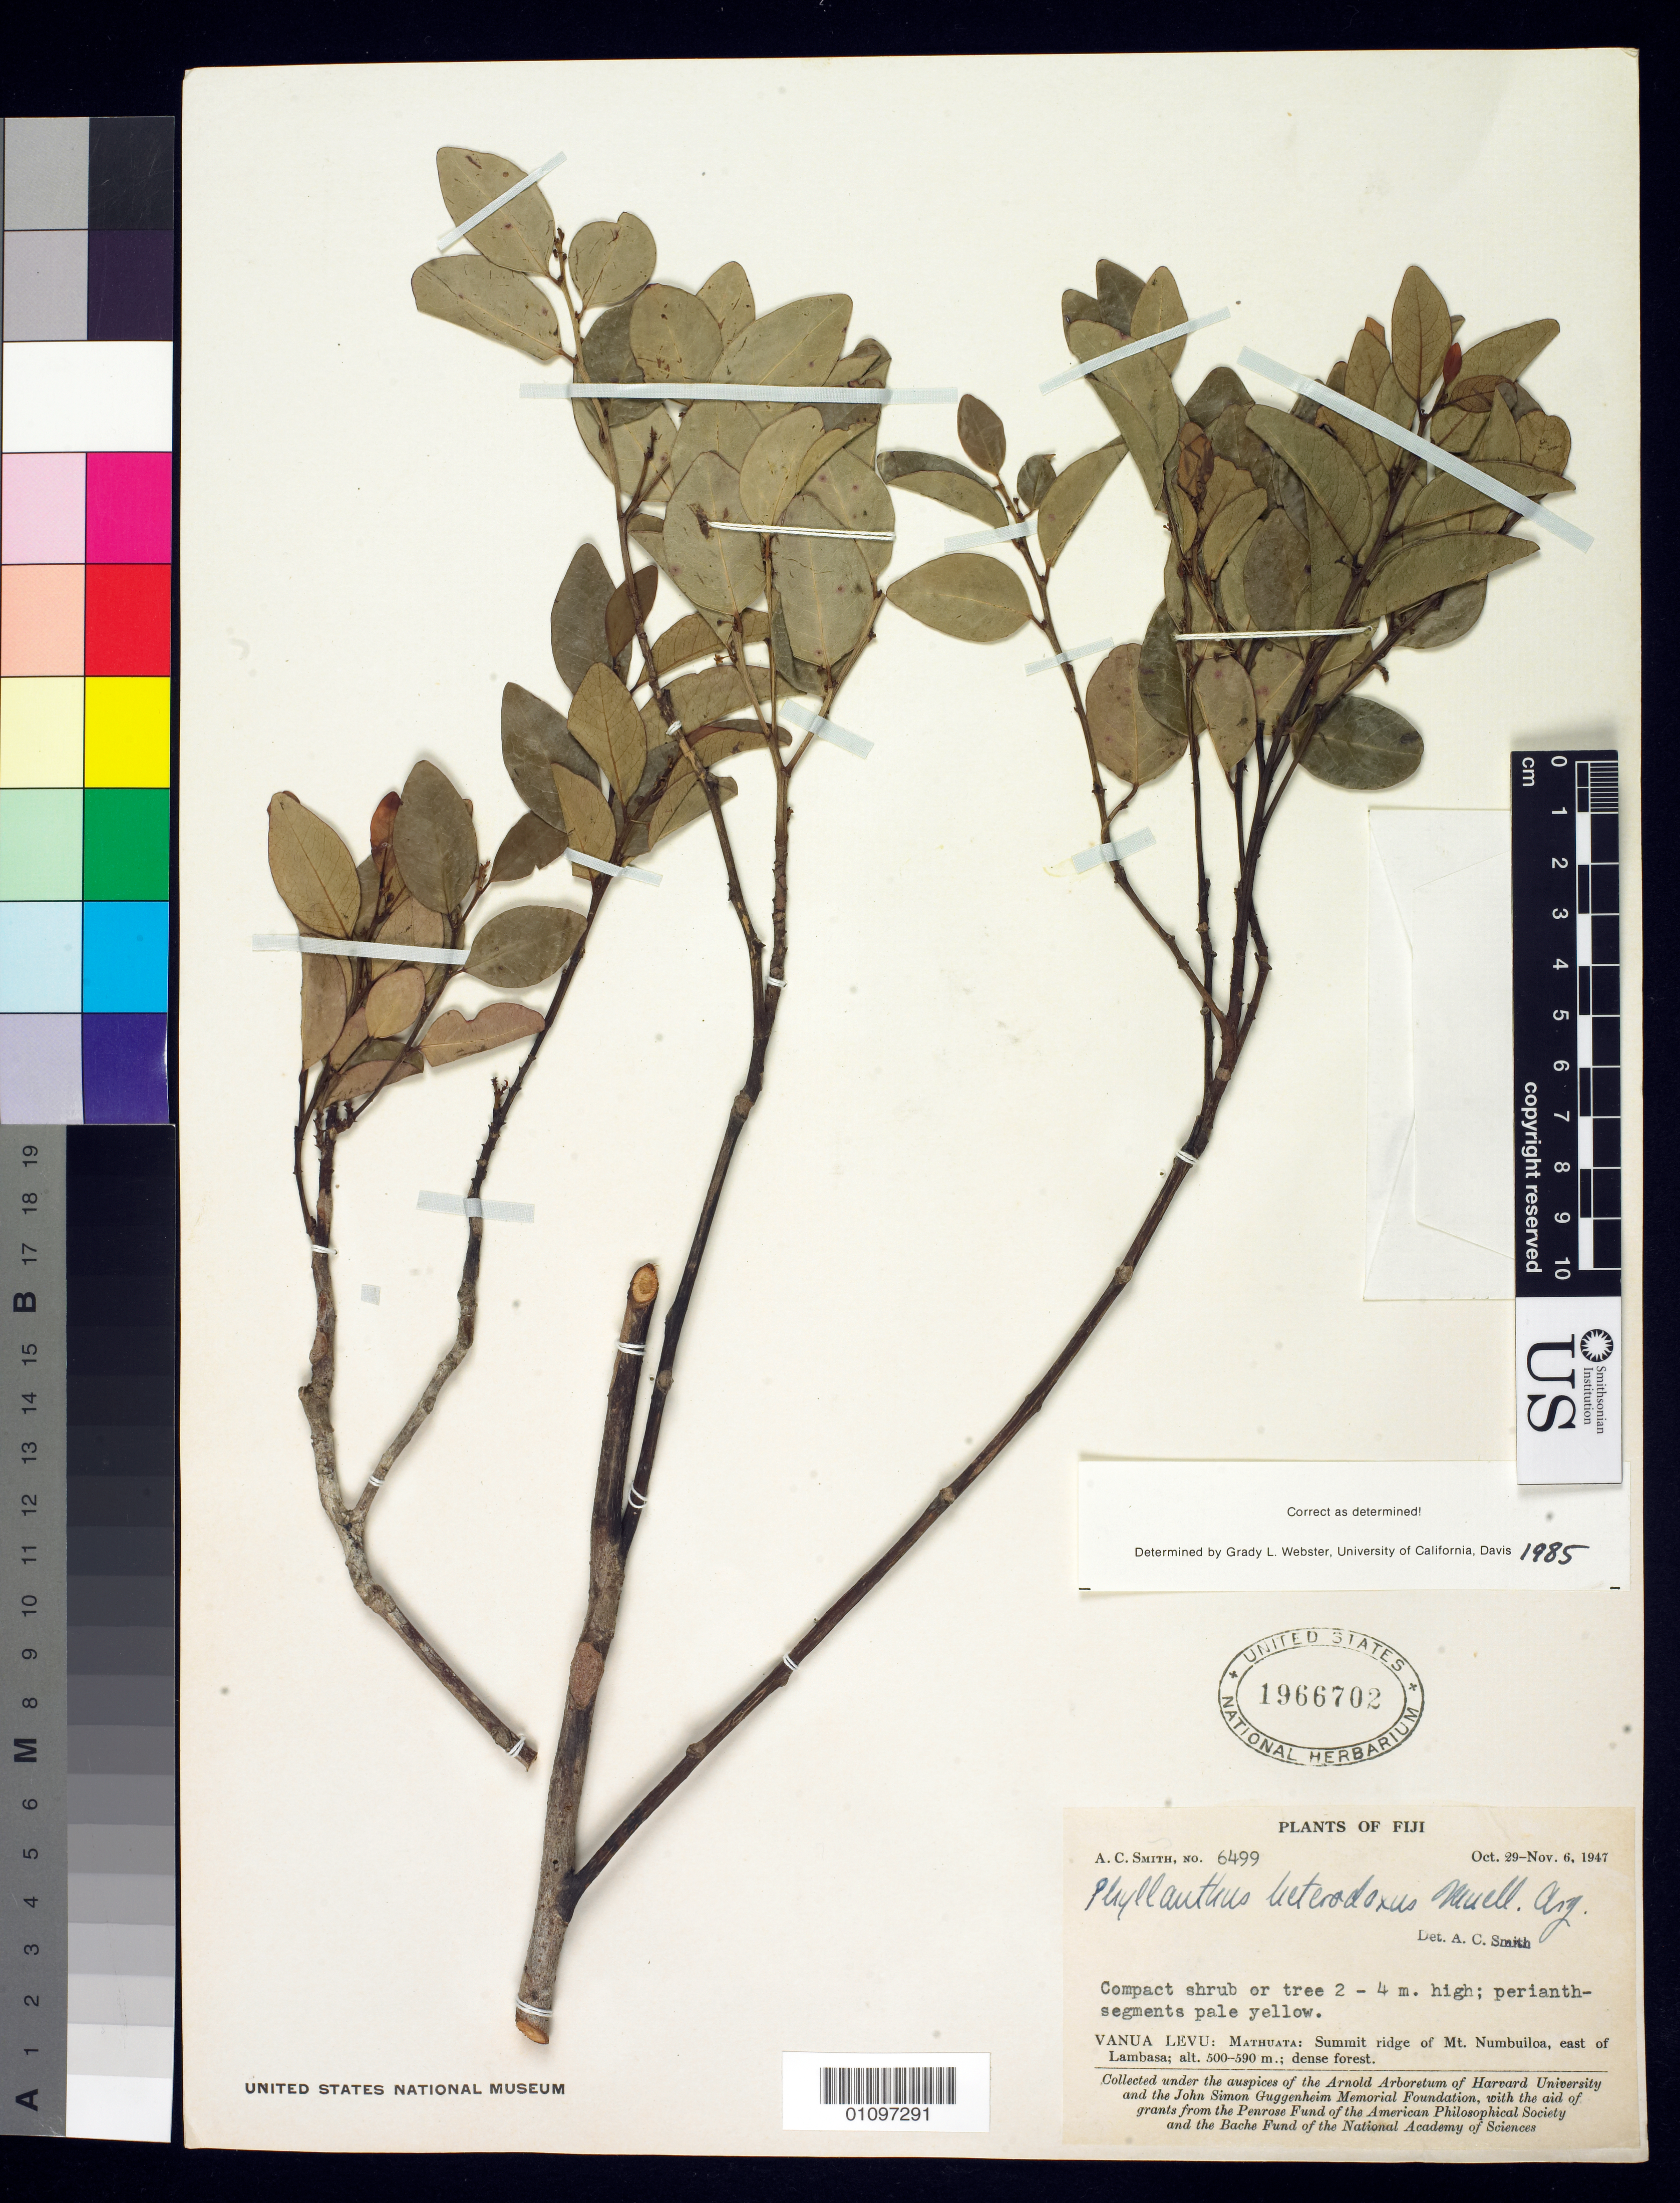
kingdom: Plantae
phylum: Tracheophyta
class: Magnoliopsida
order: Malpighiales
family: Phyllanthaceae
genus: Phyllanthus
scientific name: Phyllanthus heterodoxus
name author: Müll. Arg.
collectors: A. C. Smith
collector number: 6499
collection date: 1947-10-29/1947-11-06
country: Fiji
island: Vanua Levu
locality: Mathuata; summit ridge of Mt. Numbuiloa, east of Lambasa;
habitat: Dense forest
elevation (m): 500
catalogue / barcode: US 1966702